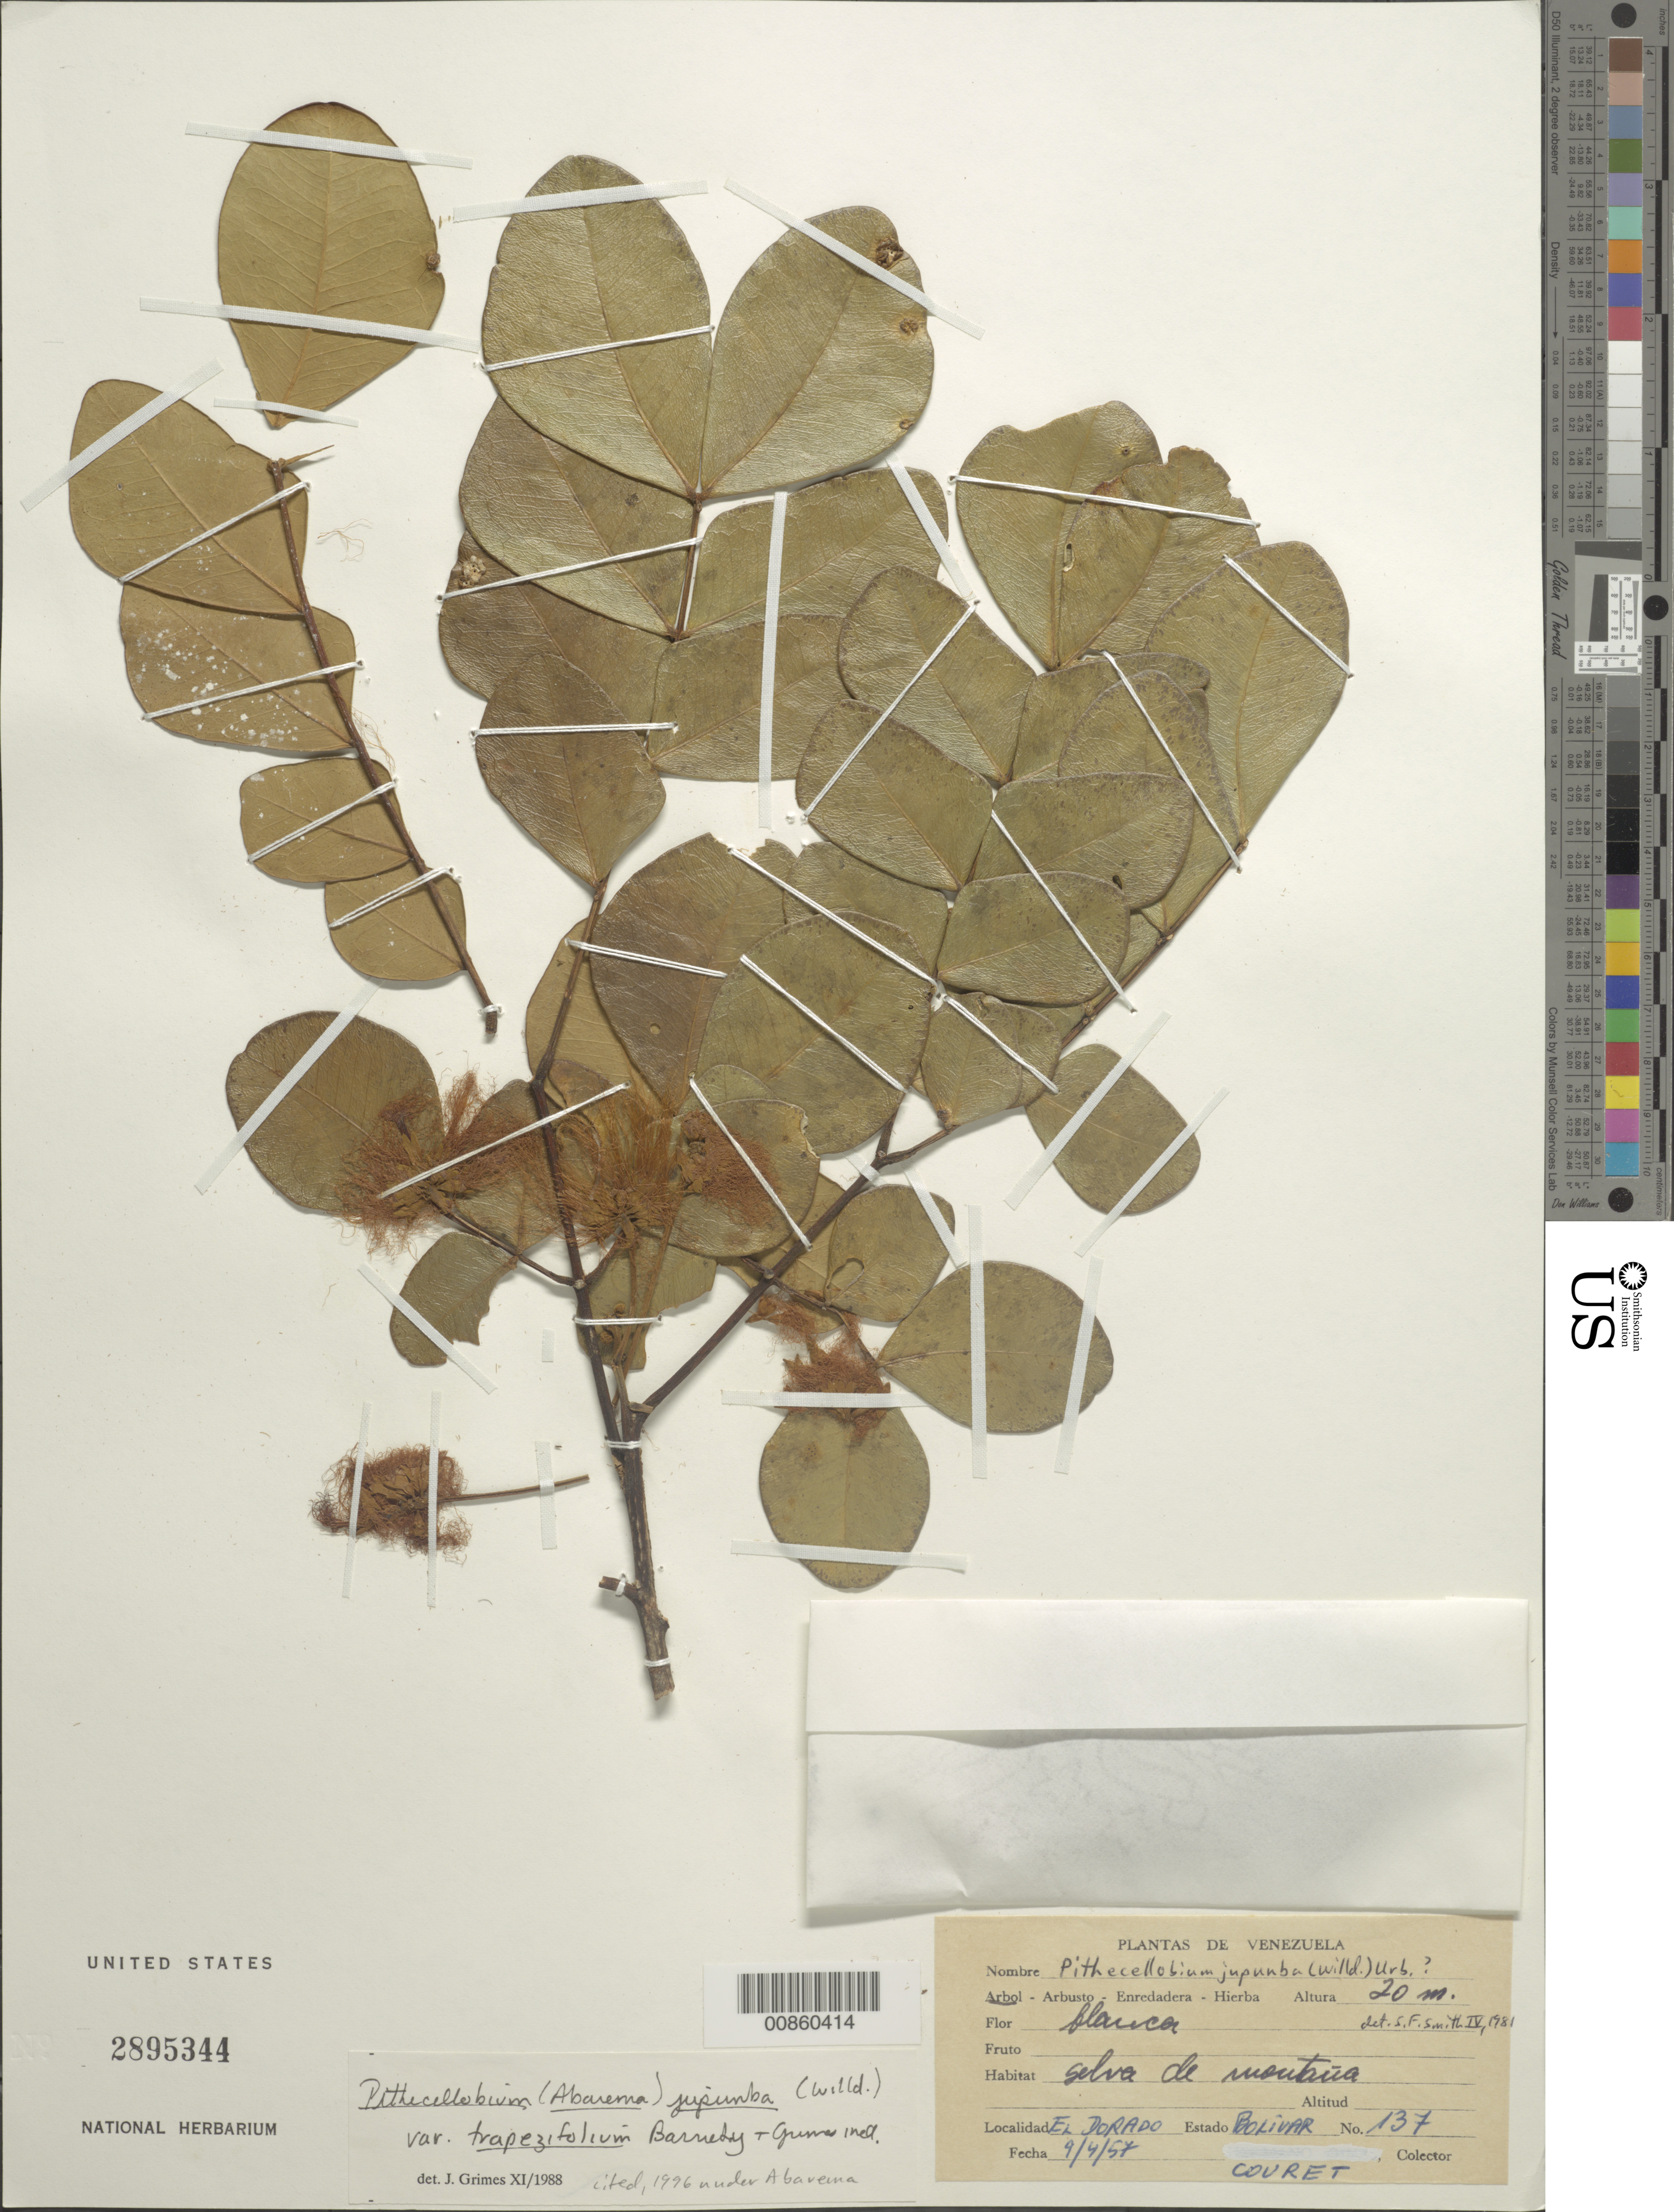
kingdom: Plantae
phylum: Tracheophyta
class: Magnoliopsida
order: Fabales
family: Fabaceae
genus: Jupunba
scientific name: Jupunba trapezifolia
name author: (Vahl) Moldenke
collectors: -. Couret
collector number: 137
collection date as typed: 9-Apr-57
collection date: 1957-04-09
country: Venezuela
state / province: Bolívar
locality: El Dorado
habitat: Selva de montana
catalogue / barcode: US 2895344